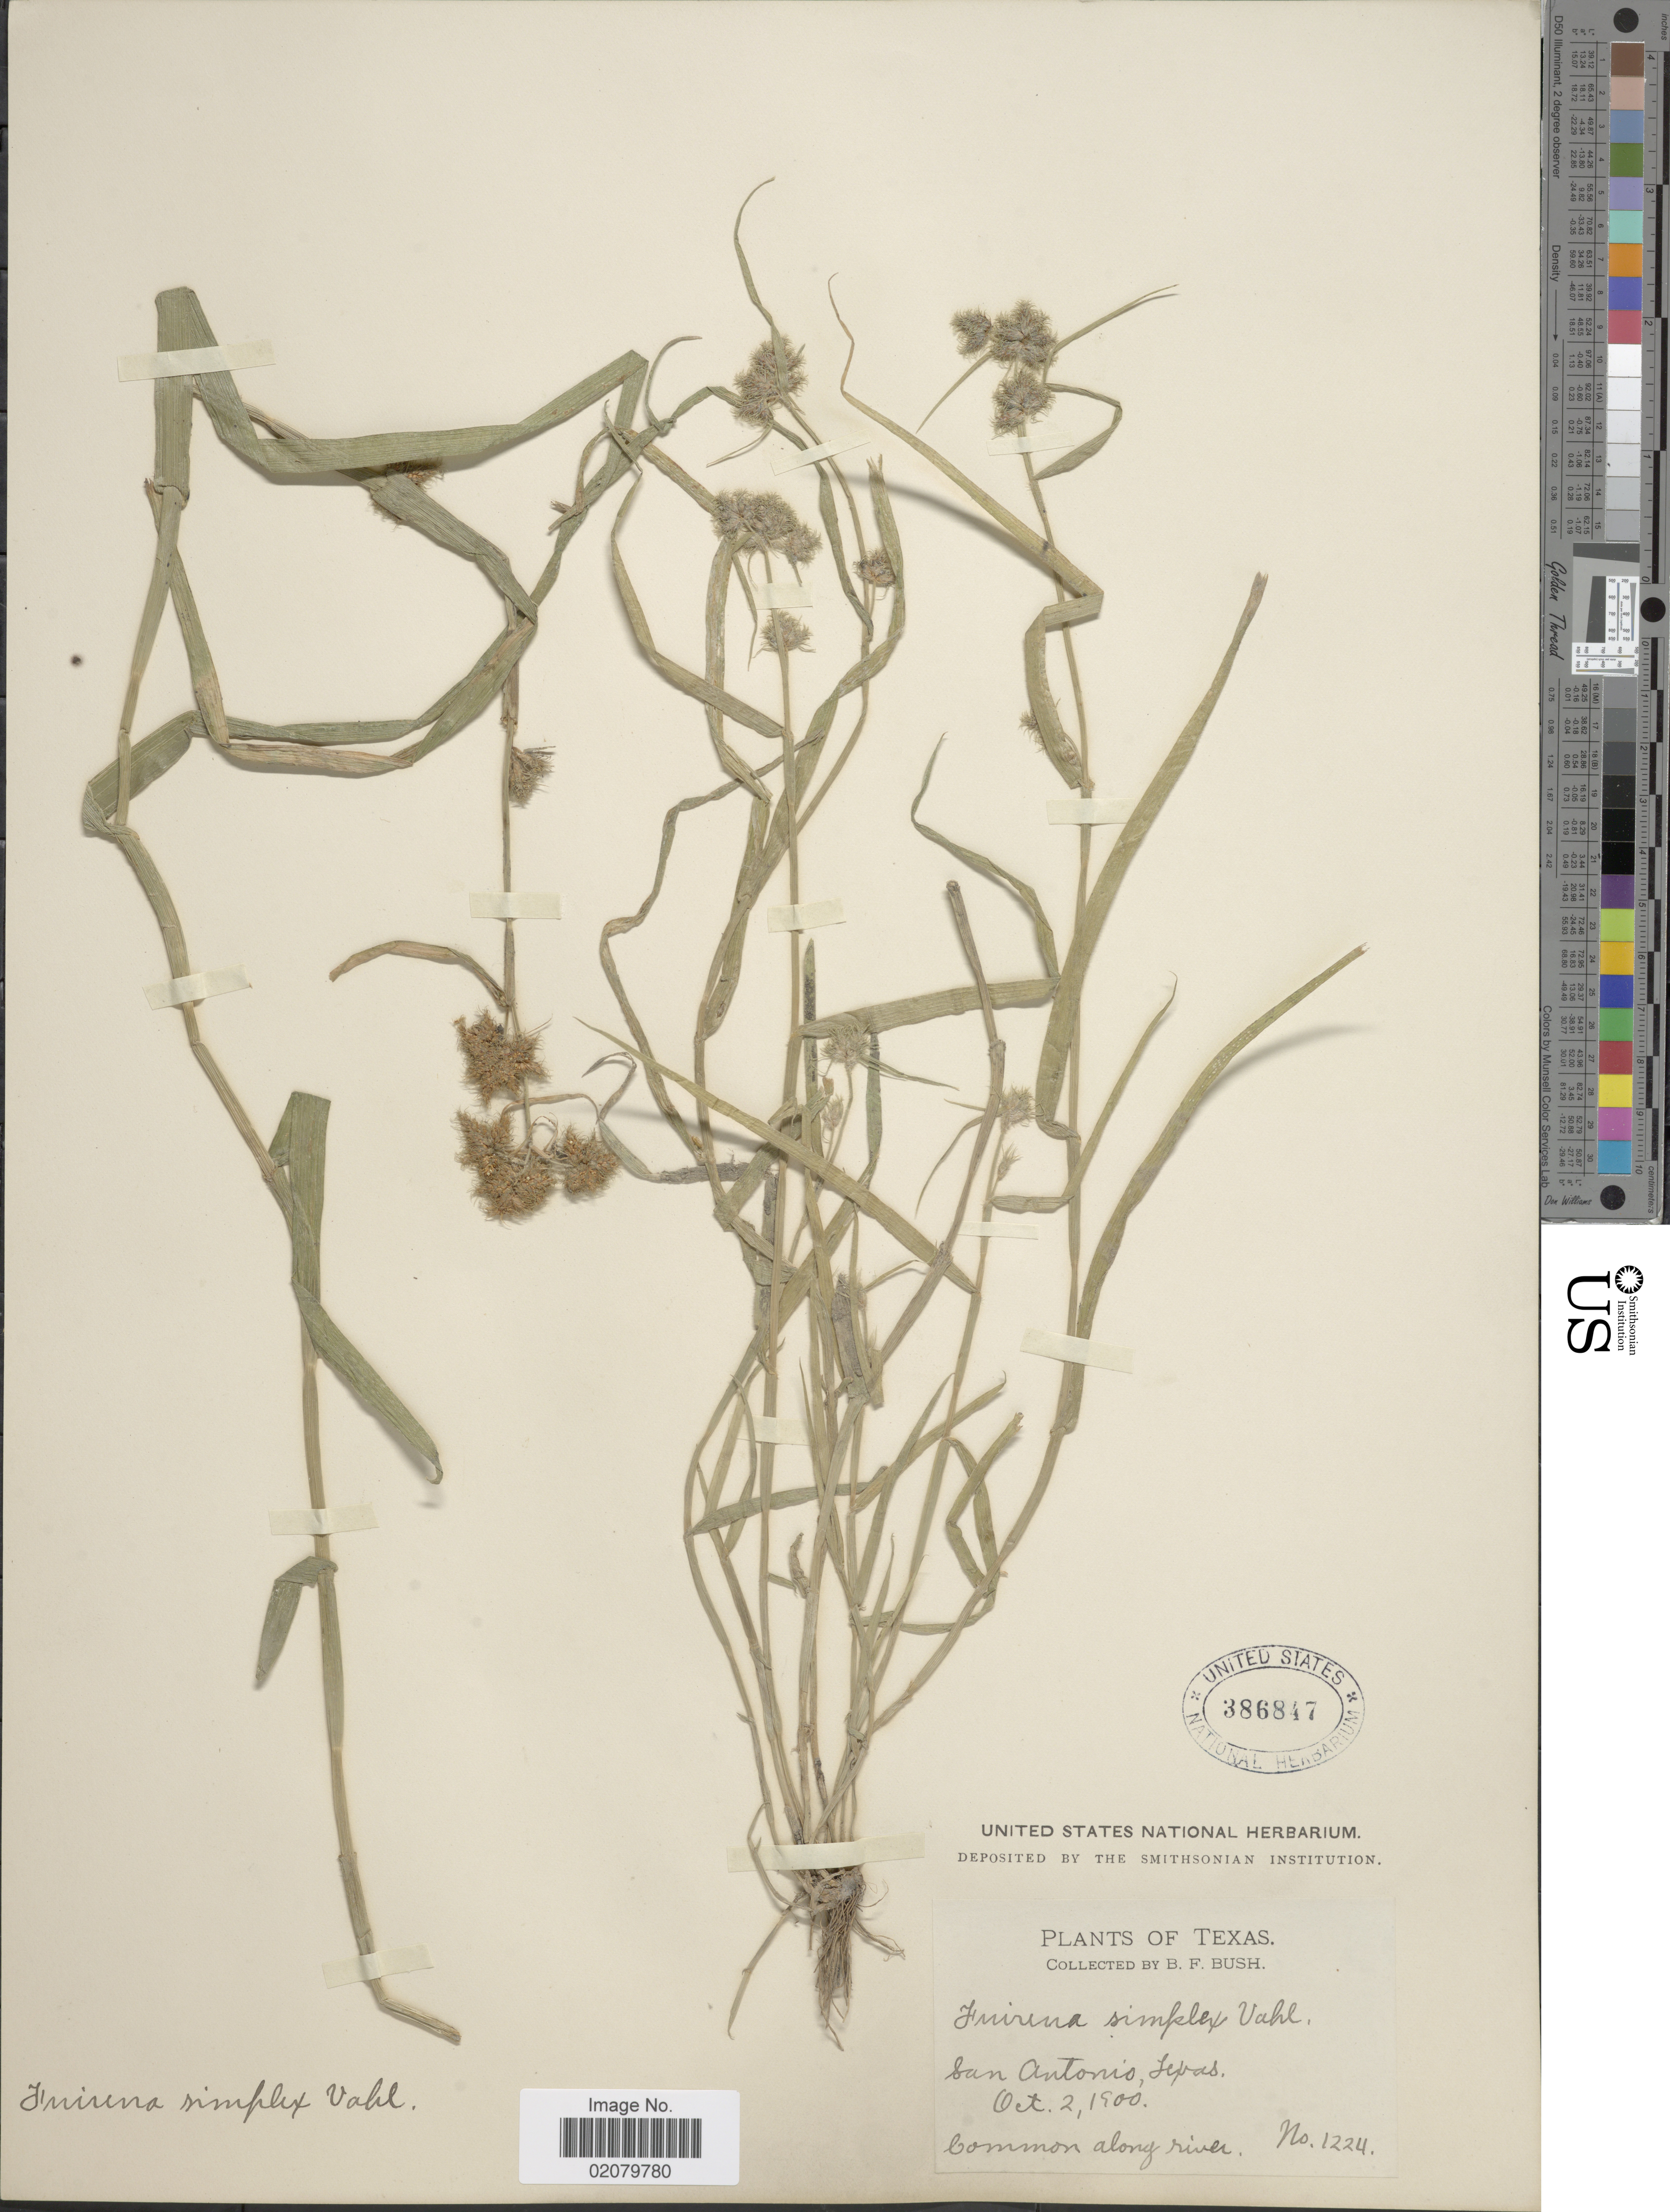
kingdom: Plantae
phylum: Tracheophyta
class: Liliopsida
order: Poales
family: Cyperaceae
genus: Fuirena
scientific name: Fuirena simplex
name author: Vahl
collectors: B. F. Bush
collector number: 1224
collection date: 1900-10-02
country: United States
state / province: Texas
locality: San Antonio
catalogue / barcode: US 386847